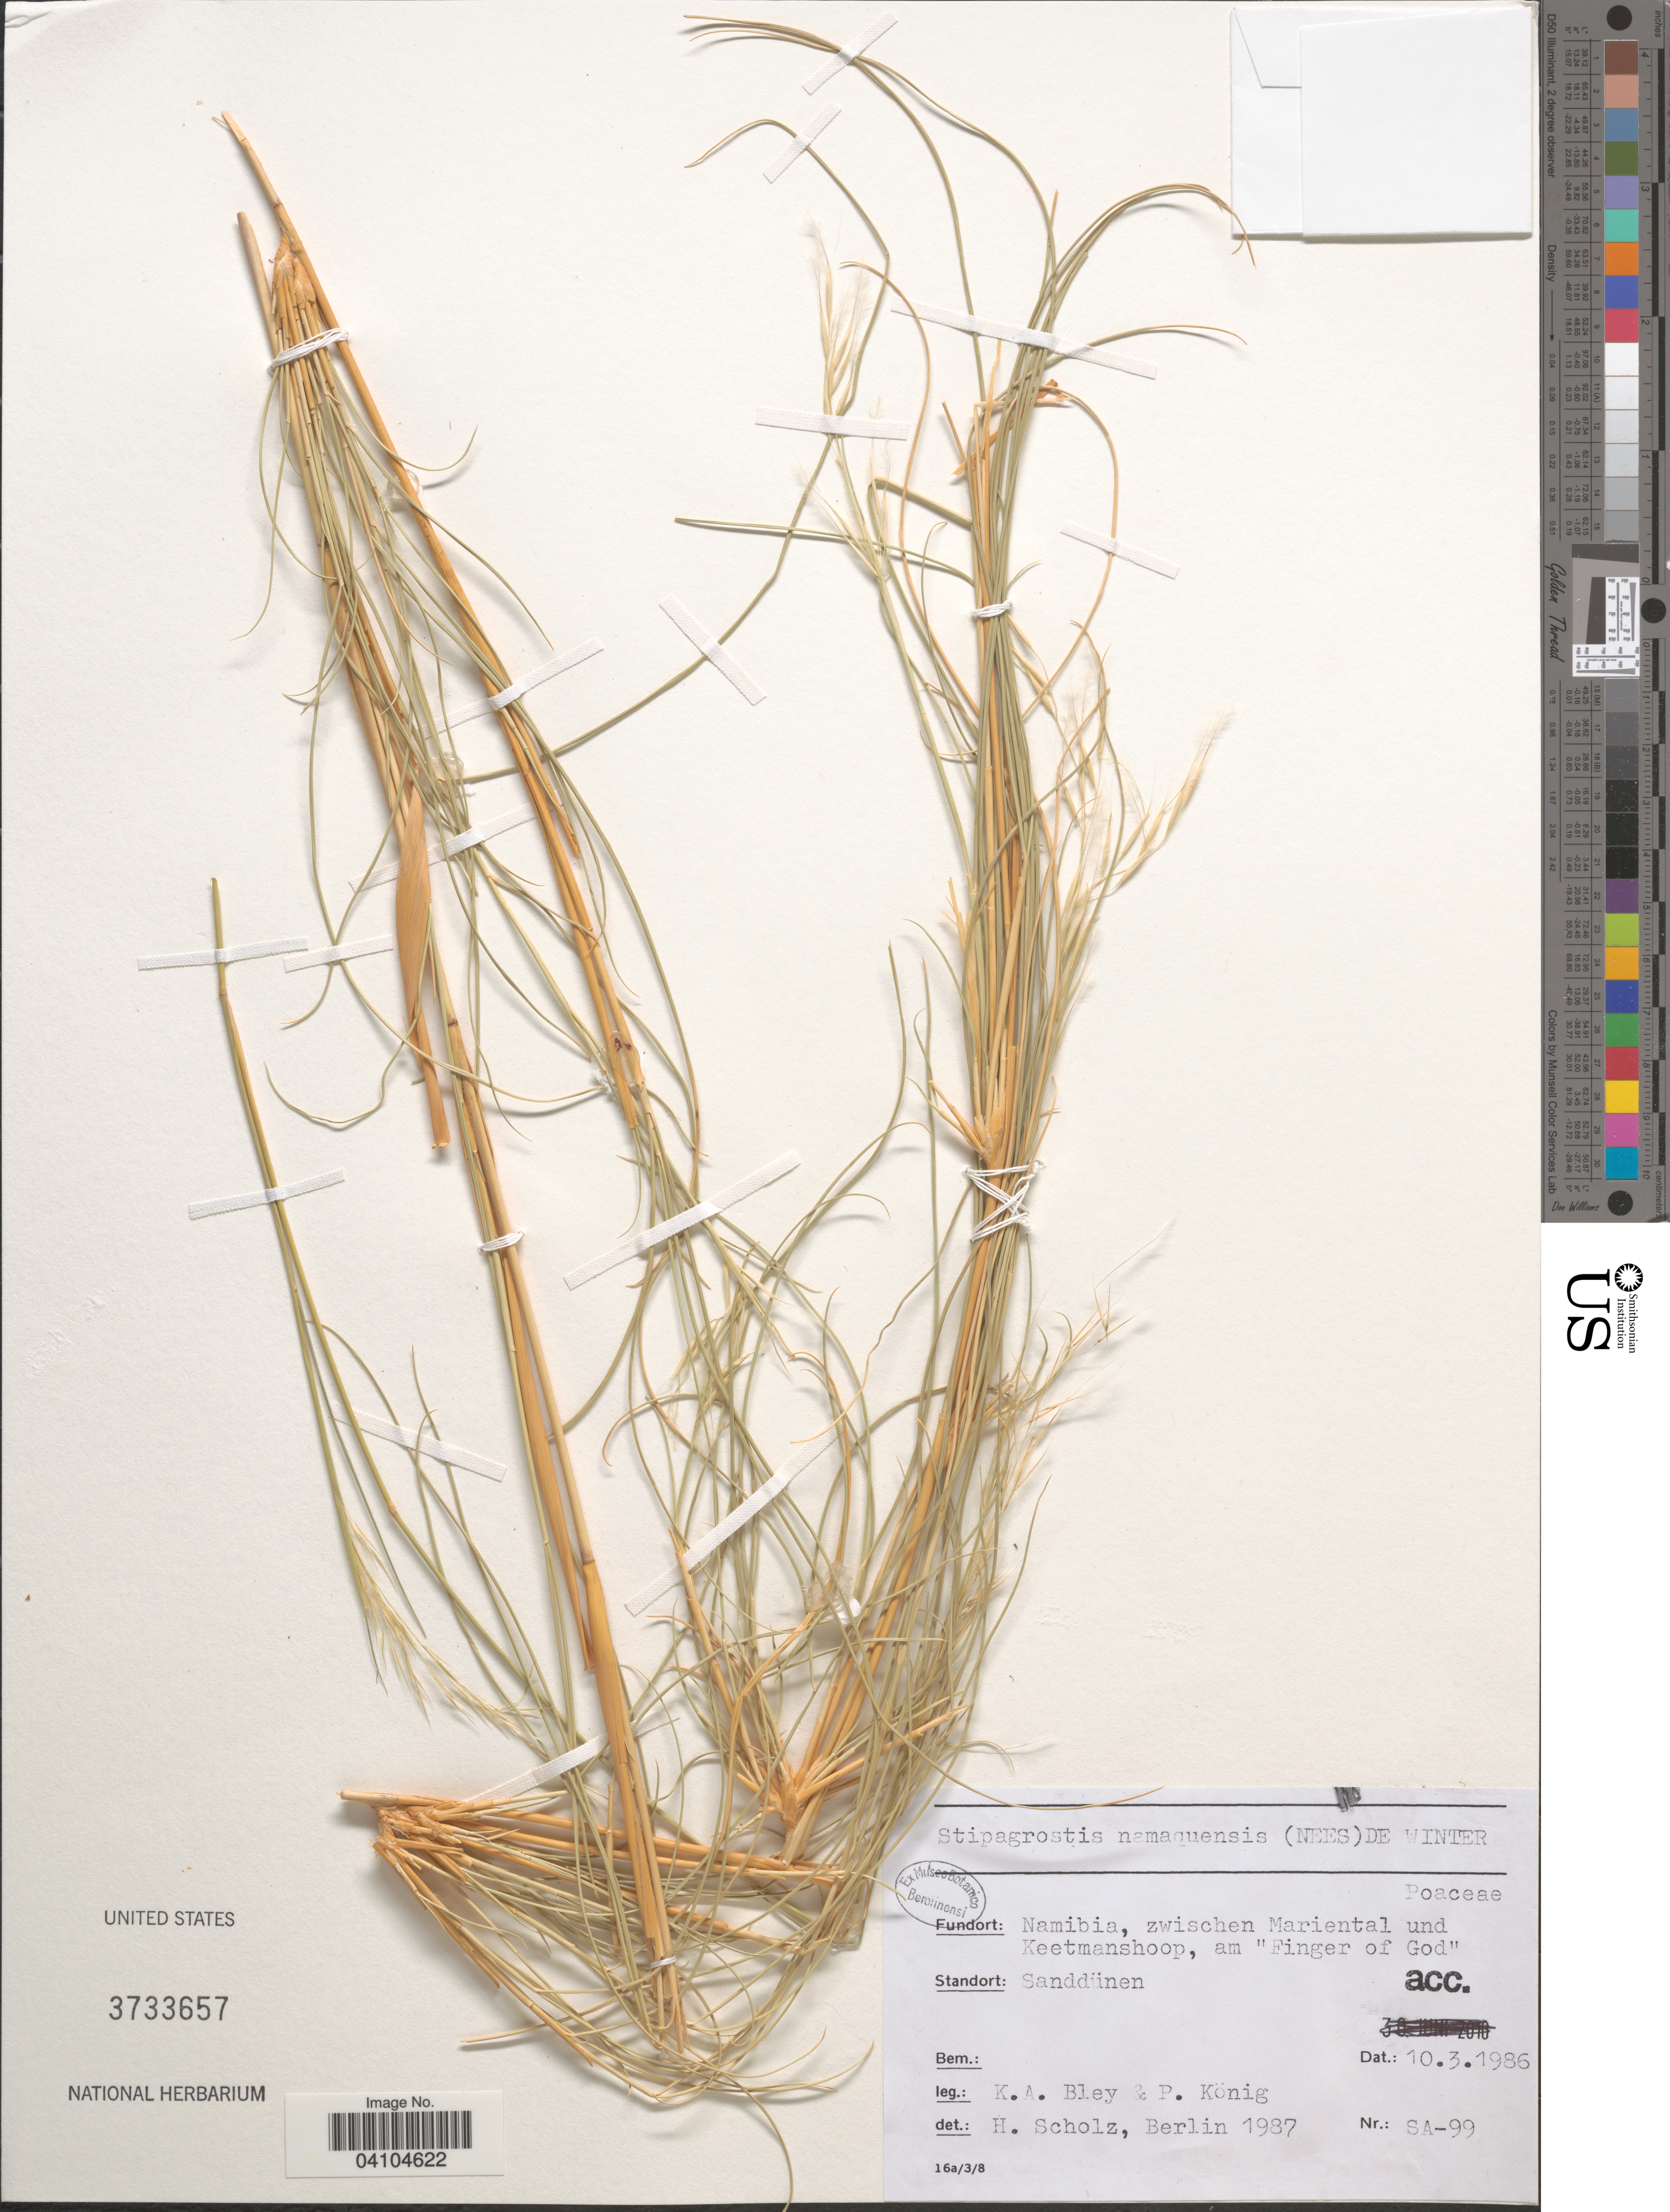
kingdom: Plantae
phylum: Tracheophyta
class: Liliopsida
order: Poales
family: Poaceae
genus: Stipagrostis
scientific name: Stipagrostis namaquensis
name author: (Nees) De Winter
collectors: K. Bley & P. König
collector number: SA-99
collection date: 1986-03-10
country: Namibia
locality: Namibia, zwischen Mariental und Keetmanshoop, am "Finger of God". Standort: Sanddünen.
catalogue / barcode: US 3733657